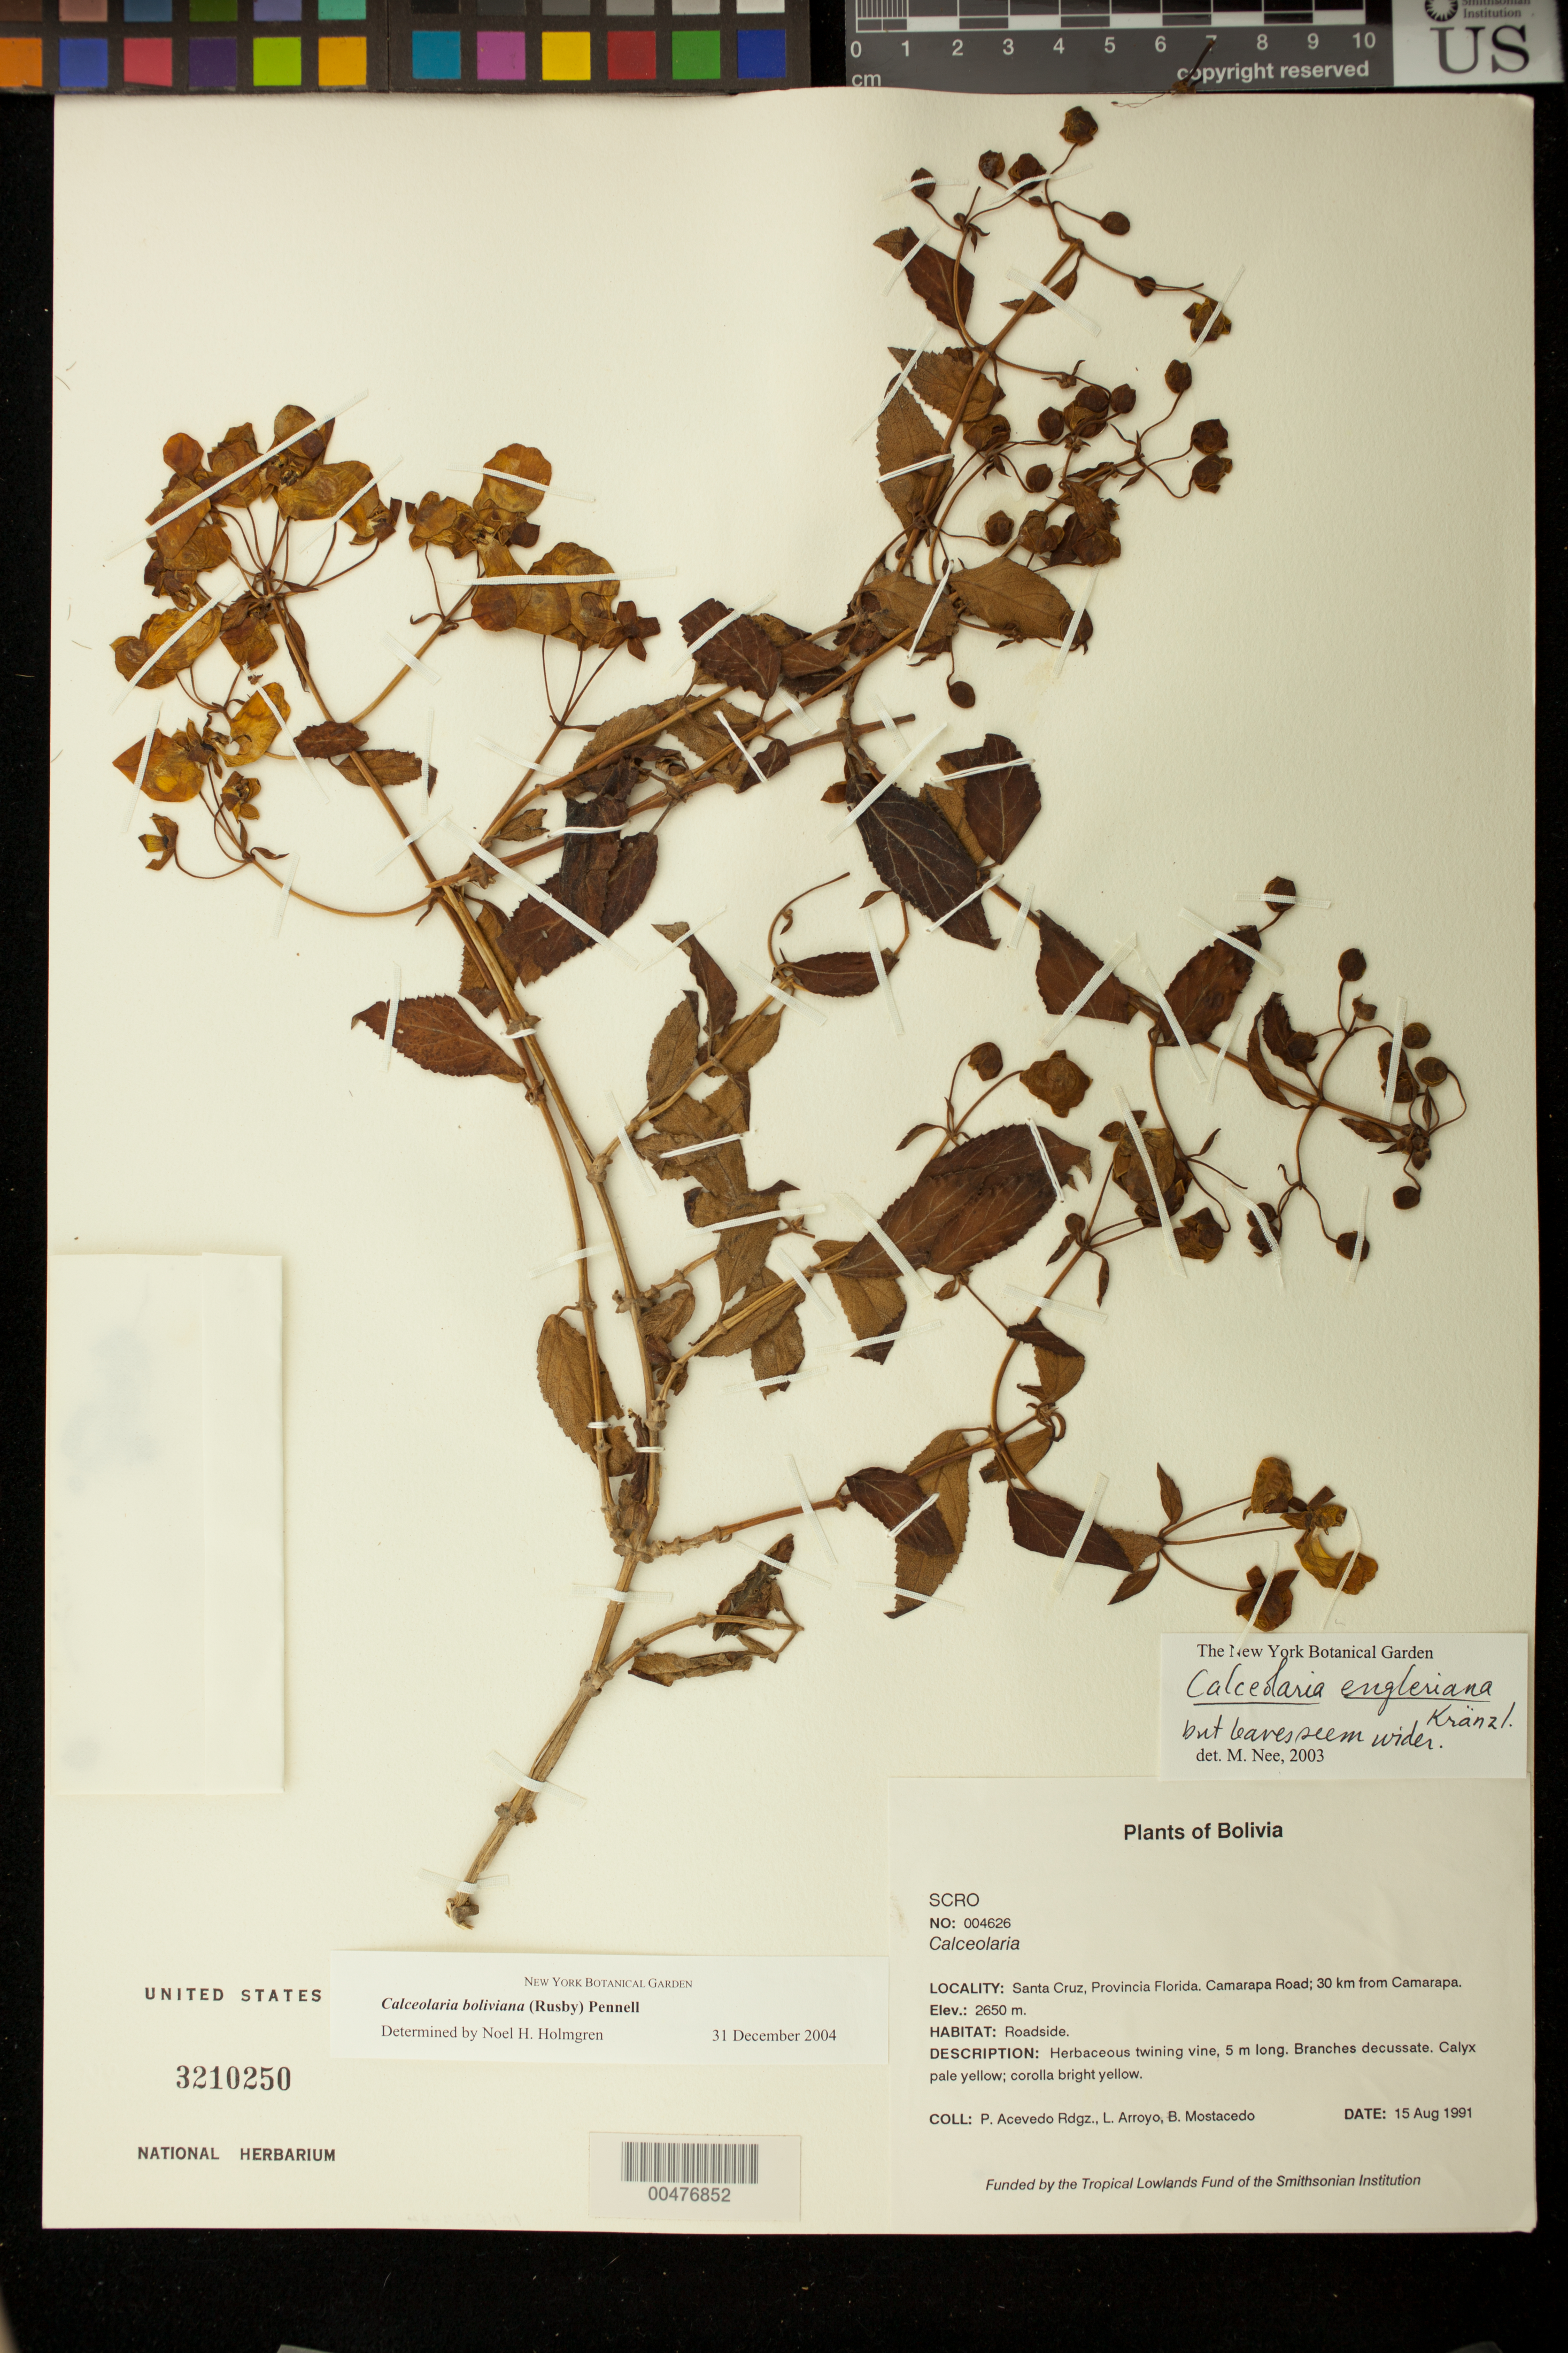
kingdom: Plantae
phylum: Tracheophyta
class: Magnoliopsida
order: Lamiales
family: Calceolariaceae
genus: Calceolaria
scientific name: Calceolaria boliviana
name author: (Britton ex Rusby) Pennell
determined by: Holmgren, N. H., (NY), New York Botanical Garden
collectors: P. Acevedo-Rodr., L. Arroyo & B. Mostacedo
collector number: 4626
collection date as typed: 15 Aug 1991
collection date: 1991-08-15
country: Bolivia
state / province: Santa Cruz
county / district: Florida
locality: Depart. Santa Cruz, Provincia Florida. Camarapa Road; 30 km from Camarapa.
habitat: Roadside.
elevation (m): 2650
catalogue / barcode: US 3210250